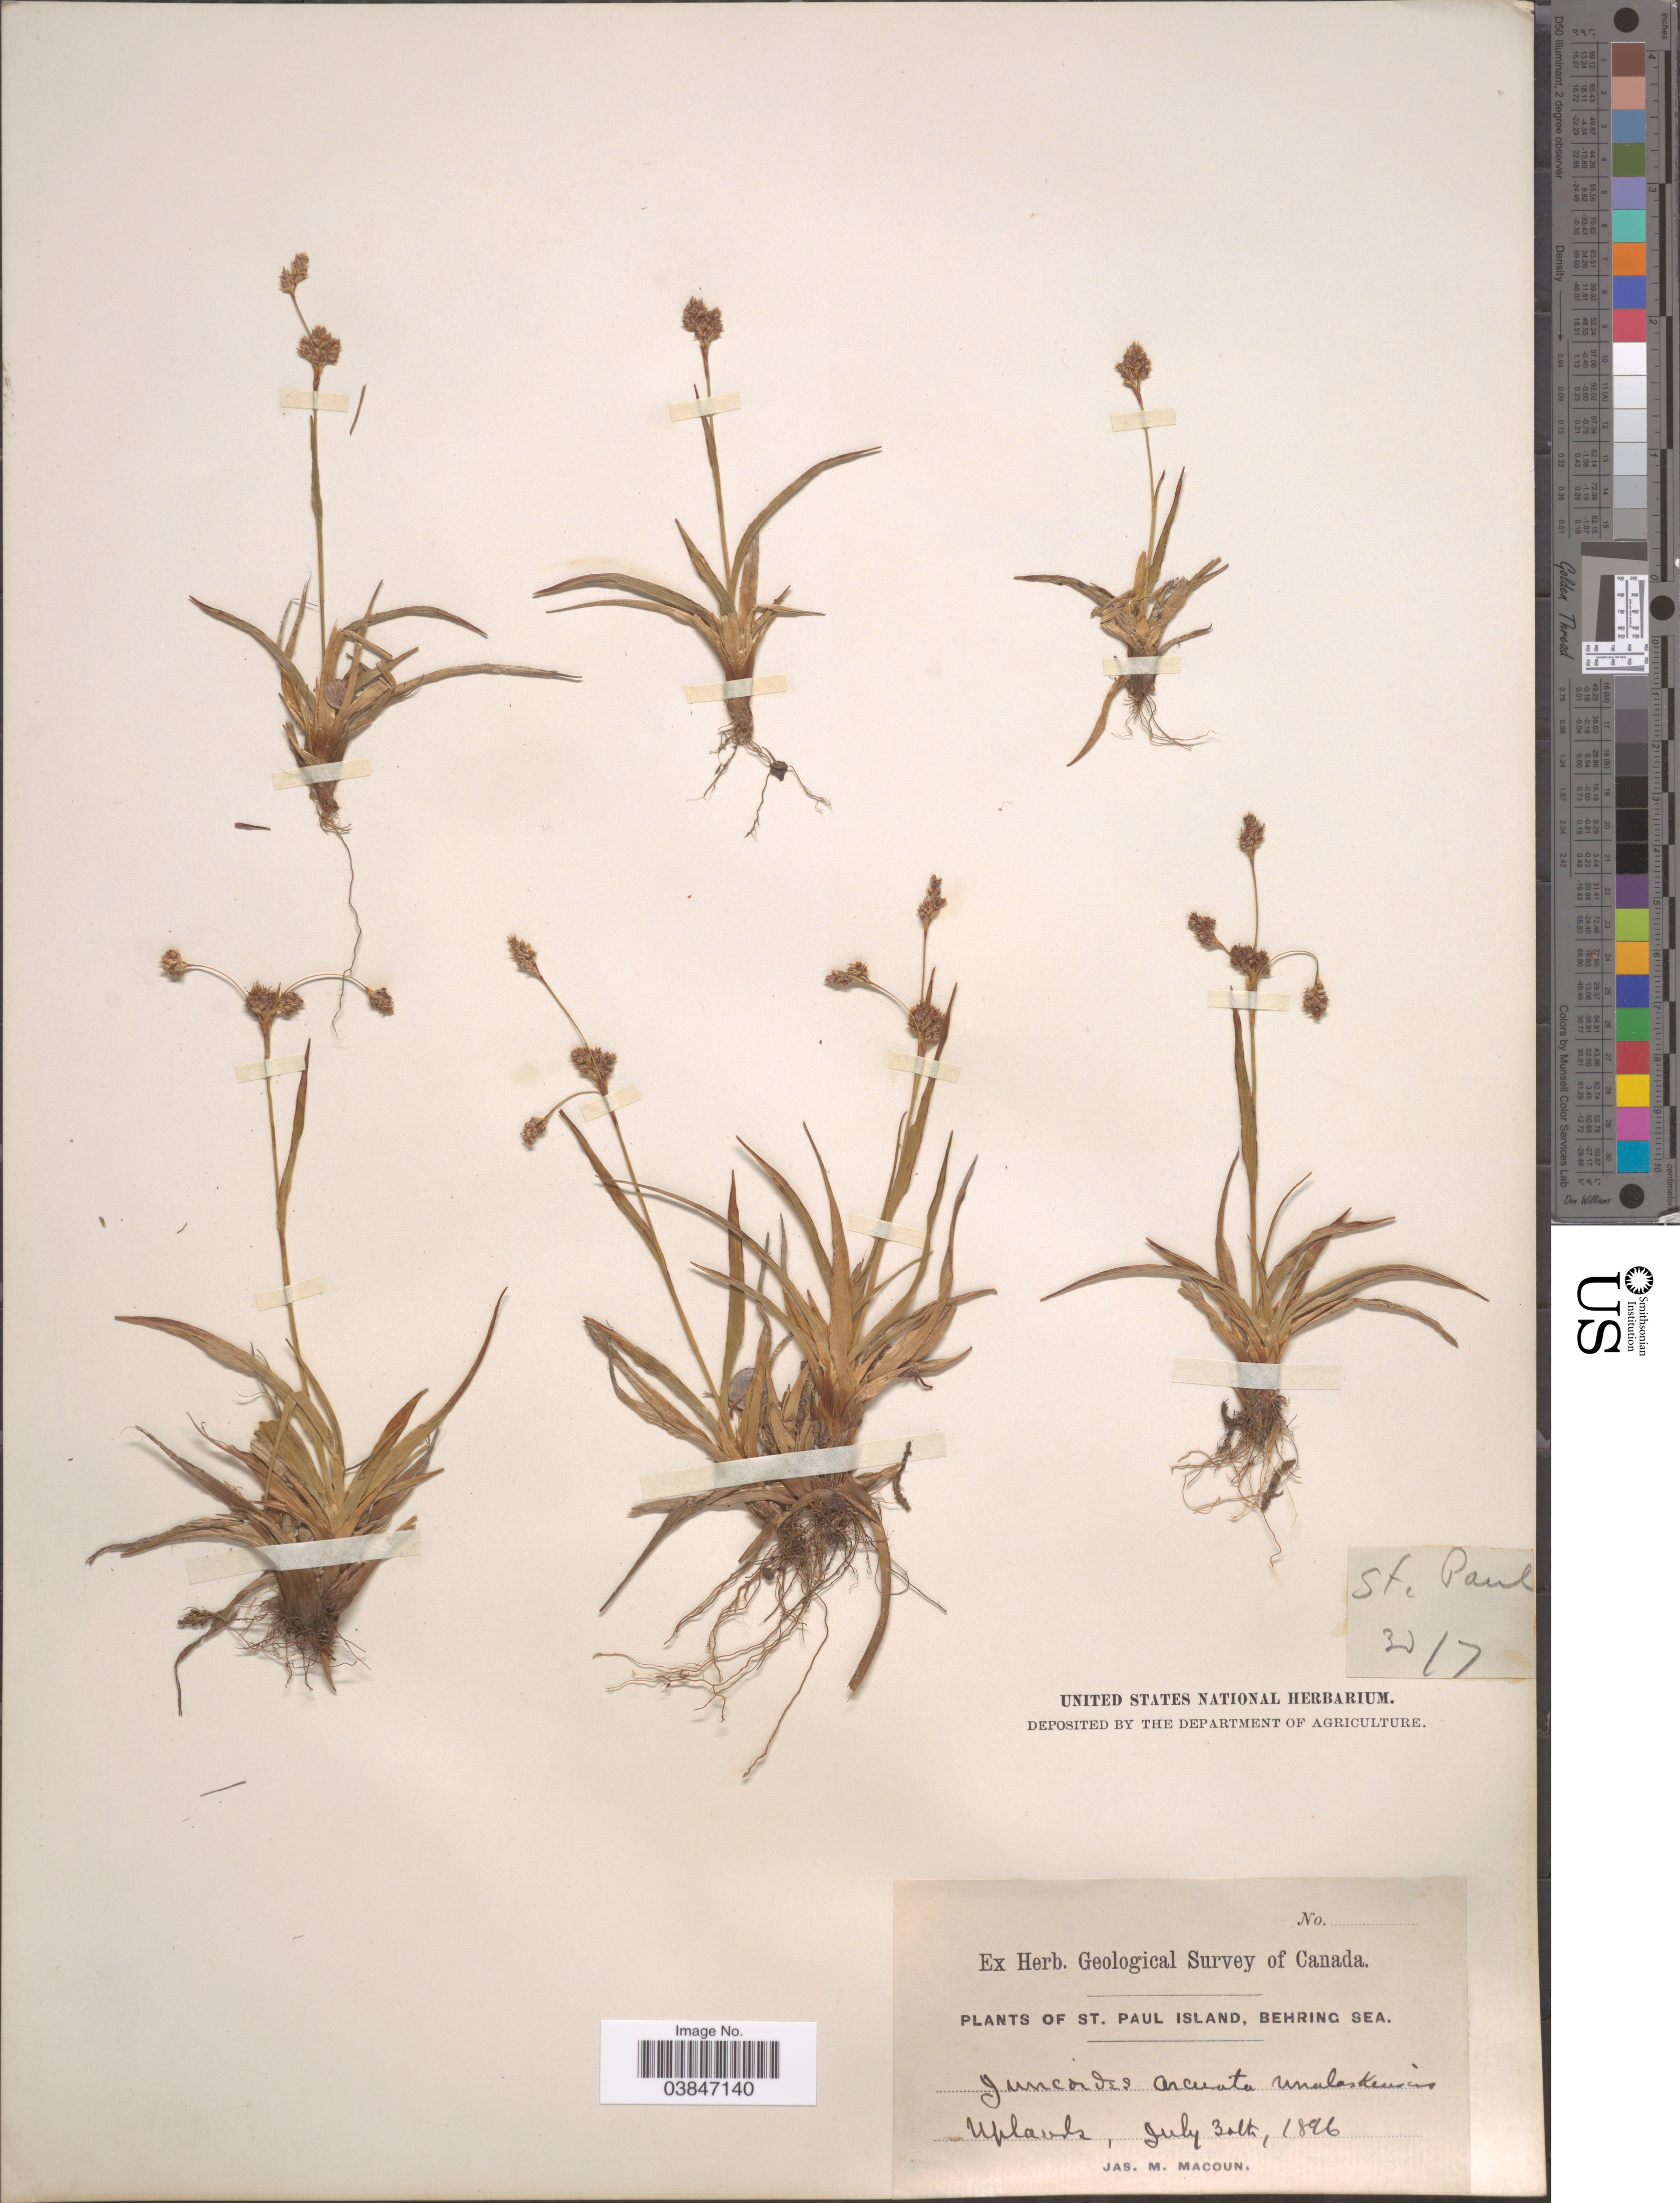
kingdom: Plantae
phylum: Tracheophyta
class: Liliopsida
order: Poales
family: Juncaceae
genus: Luzula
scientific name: Luzula tundricola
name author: (Gorodkov) V. Vassil.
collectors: J. M. Macoun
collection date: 1896-07-30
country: United States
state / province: Alaska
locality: St. Paul Island, Behring Sea. Uplands.